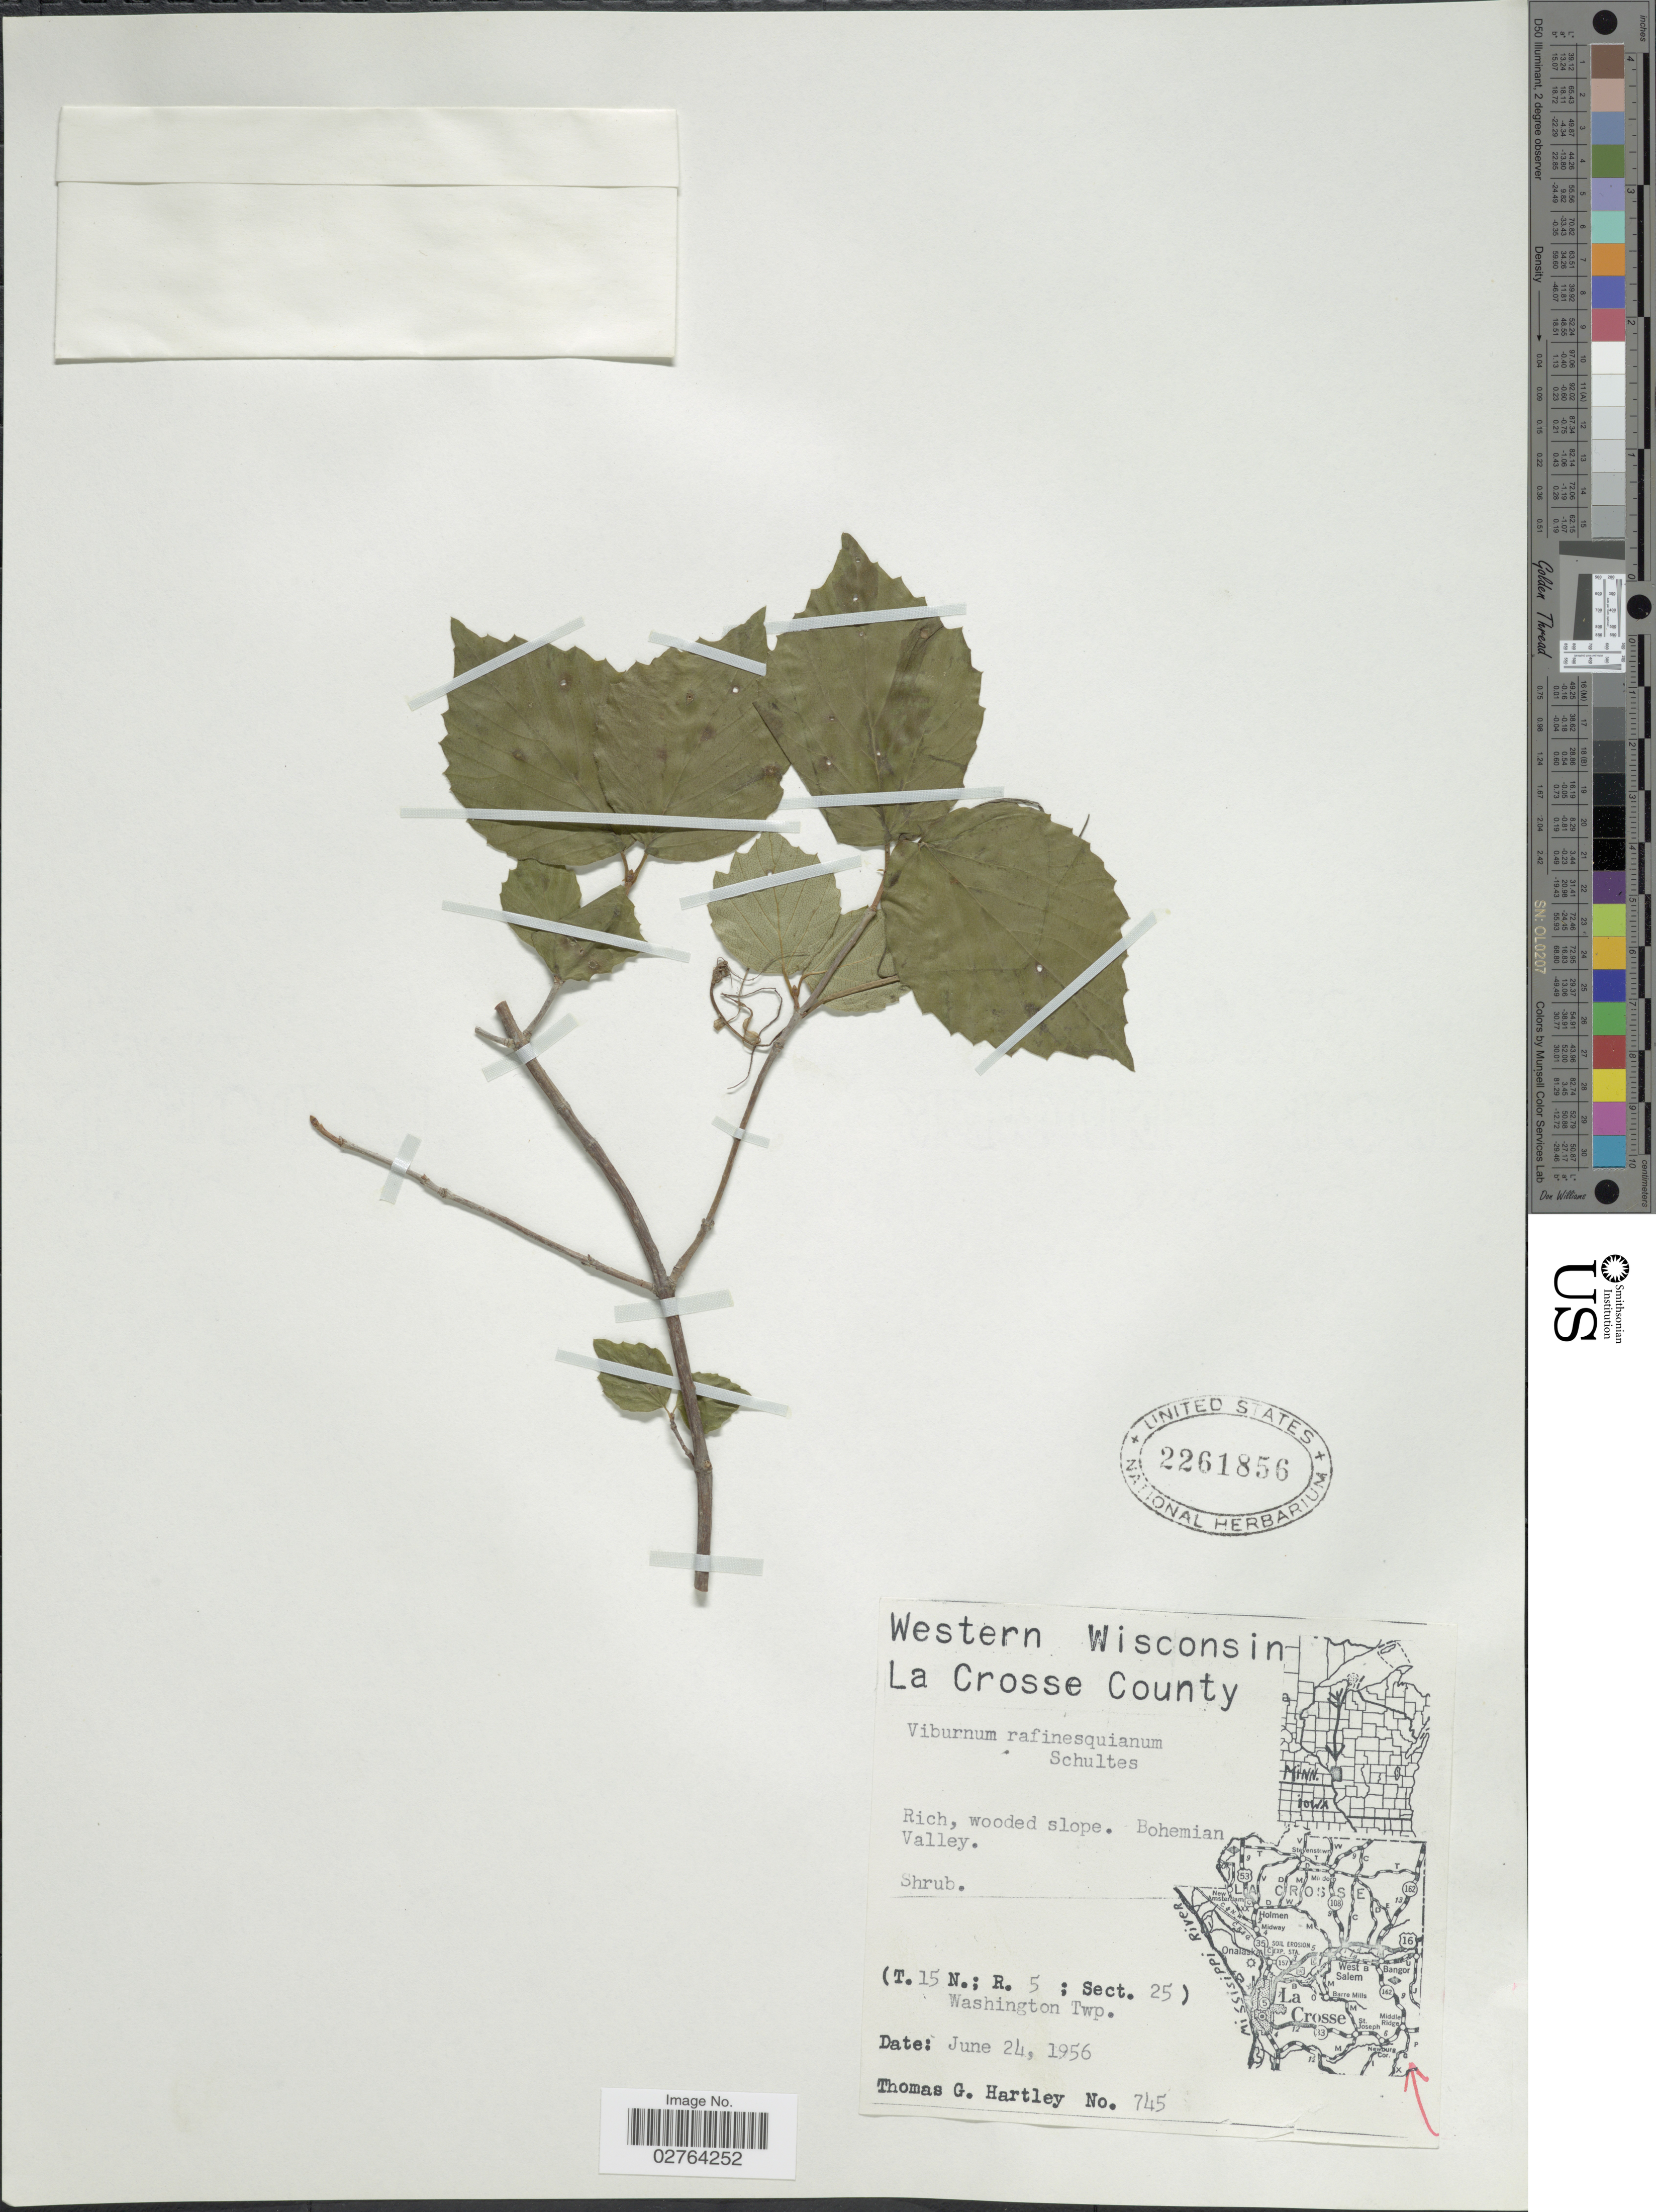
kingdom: Plantae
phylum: Tracheophyta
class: Magnoliopsida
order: Dipsacales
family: Viburnaceae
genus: Viburnum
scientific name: Viburnum rafinesqueanum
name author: Schult.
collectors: T. G. Hartley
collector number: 745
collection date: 1956-06-24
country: United States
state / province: Wisconsin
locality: Western Wisconsin. La Crosse County, Bohemian Valley. (T.15N.; R.5; Sect. 25) Washington Twp.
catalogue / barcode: US 2261856